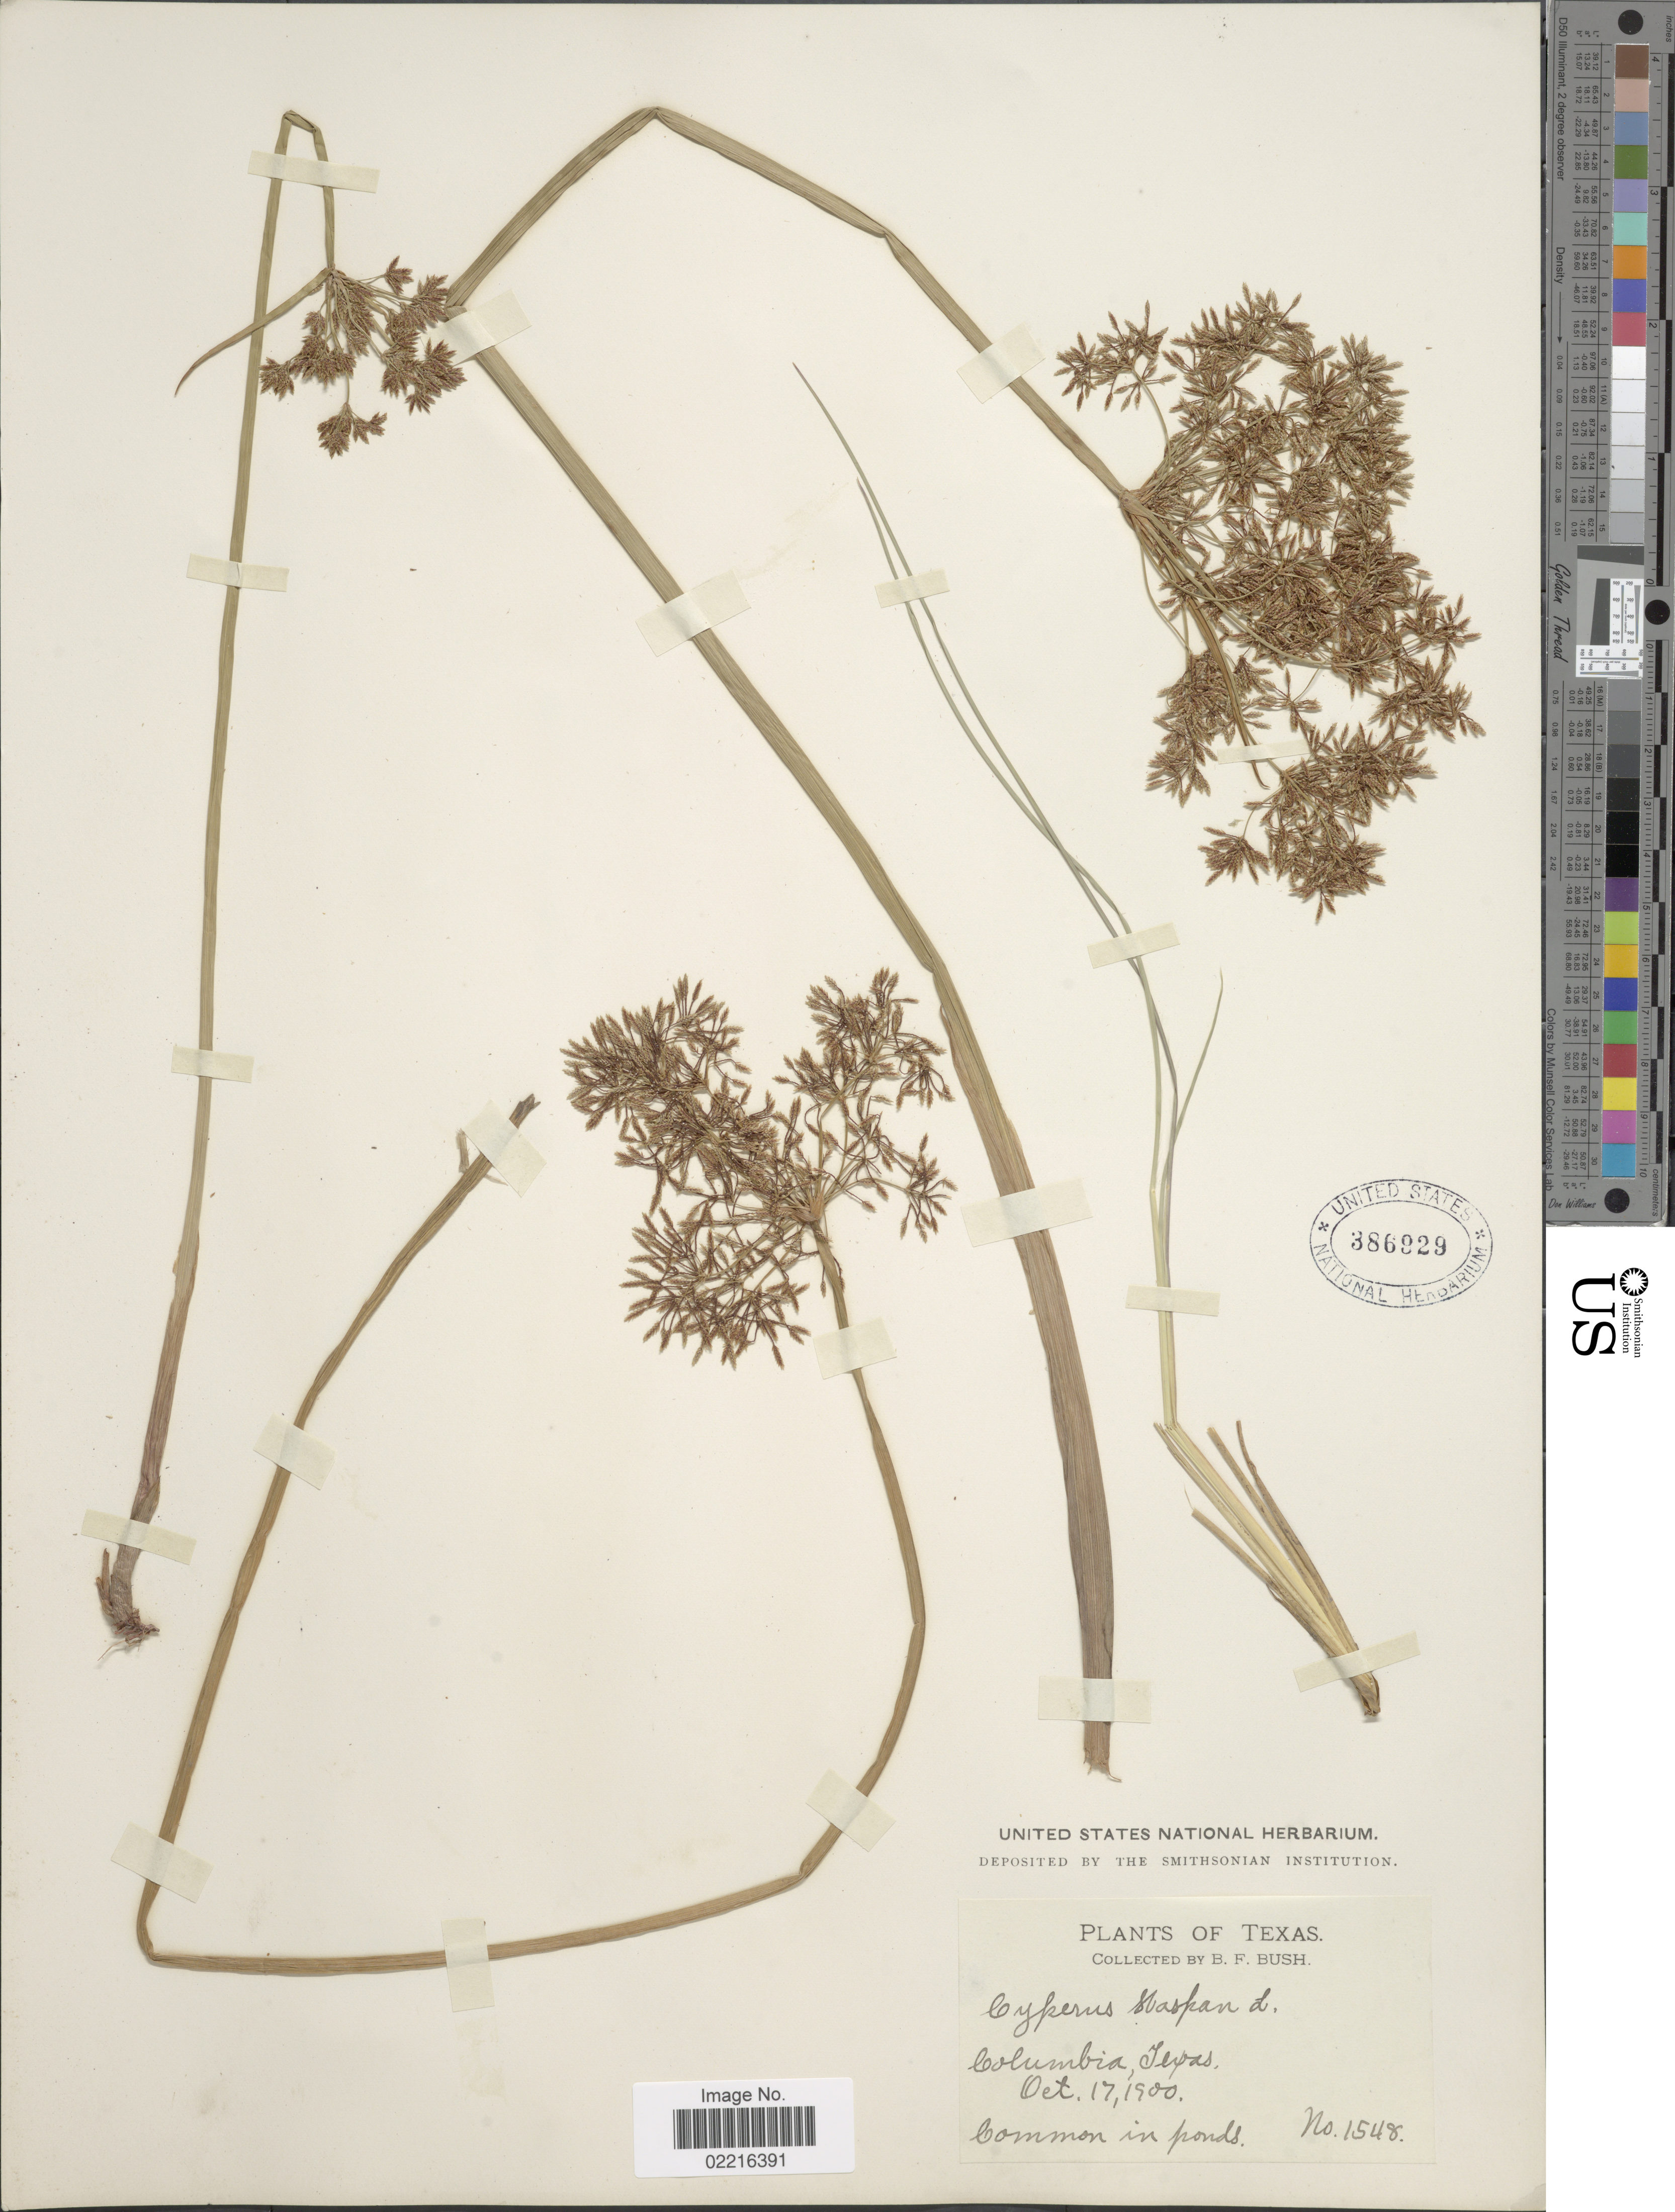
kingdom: Plantae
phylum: Tracheophyta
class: Liliopsida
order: Poales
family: Cyperaceae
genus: Cyperus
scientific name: Cyperus haspan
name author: L.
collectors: B. F. Bush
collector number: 1548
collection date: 1900-10-17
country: United States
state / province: Texas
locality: Columbia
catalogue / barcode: US 386929